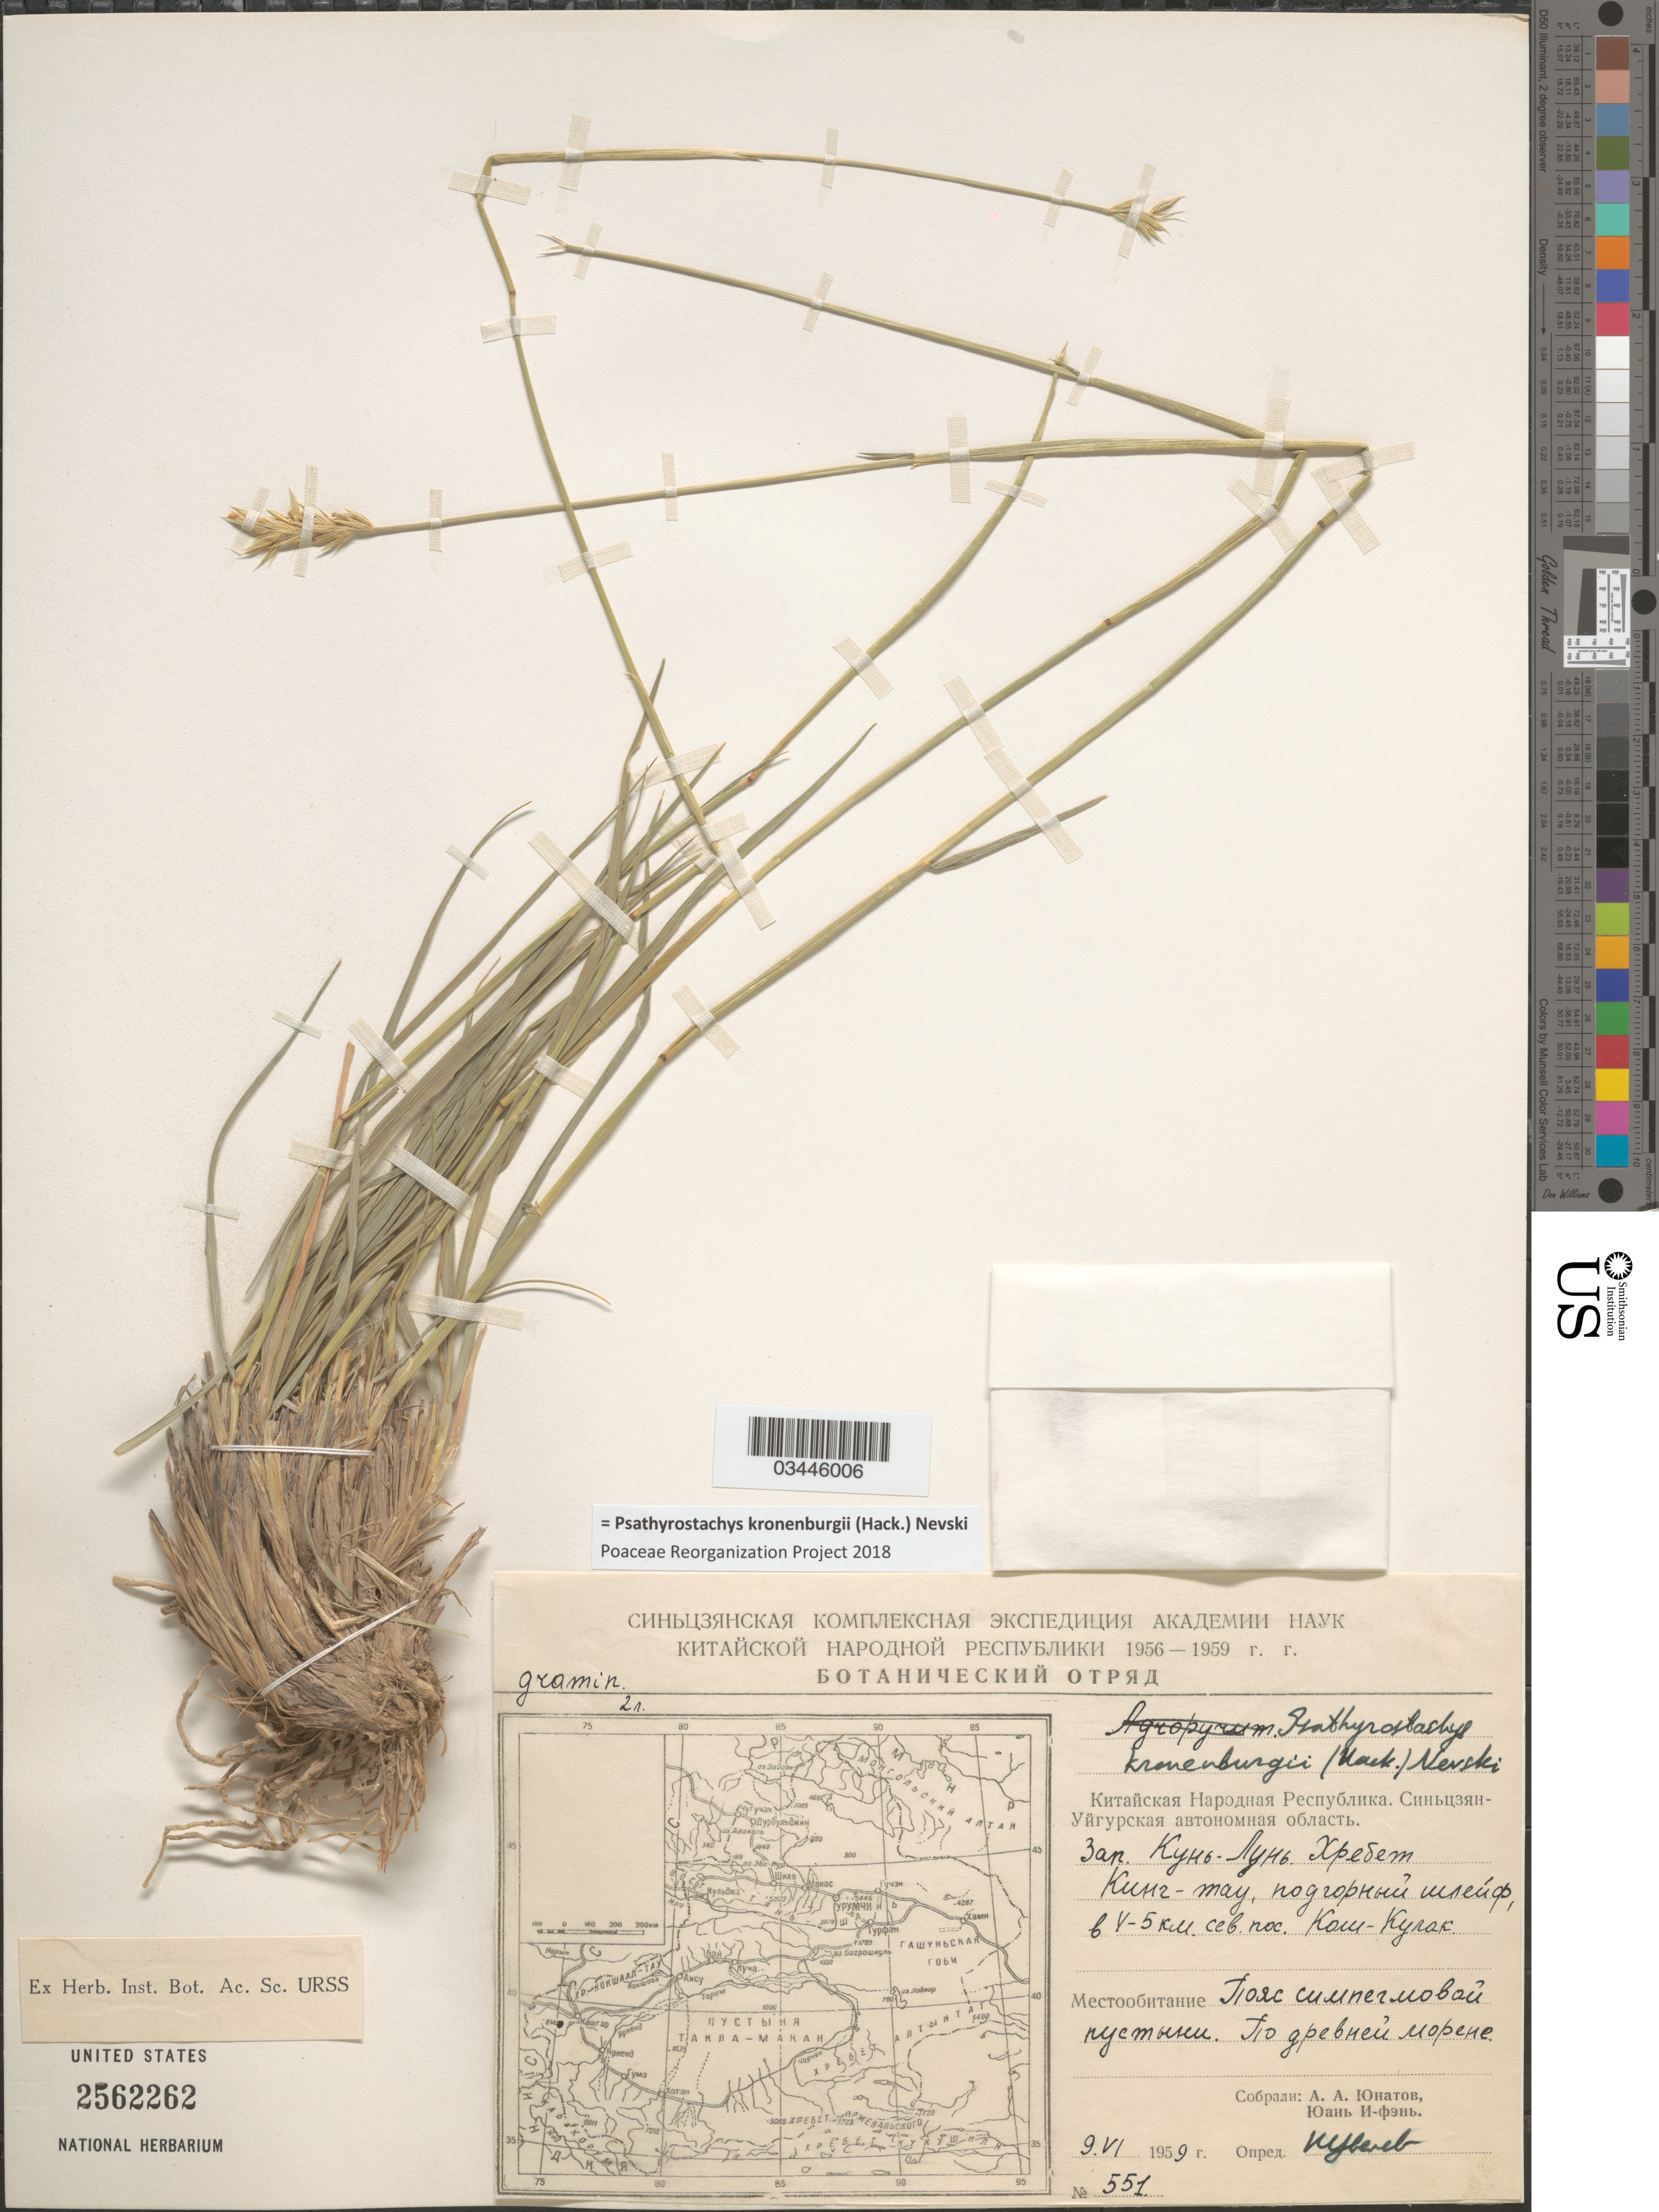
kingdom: Plantae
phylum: Tracheophyta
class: Liliopsida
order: Poales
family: Poaceae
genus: Psathyrostachys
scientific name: Psathyrostachys kronenburgii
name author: (Hack.) Nevski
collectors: A. Unatov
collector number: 551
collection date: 1959-06-09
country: China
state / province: Xinjiang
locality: West Kun-Lun, Ridge King-Tau, 4-5 km N of village Kosh-Kulak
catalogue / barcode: US 2562262